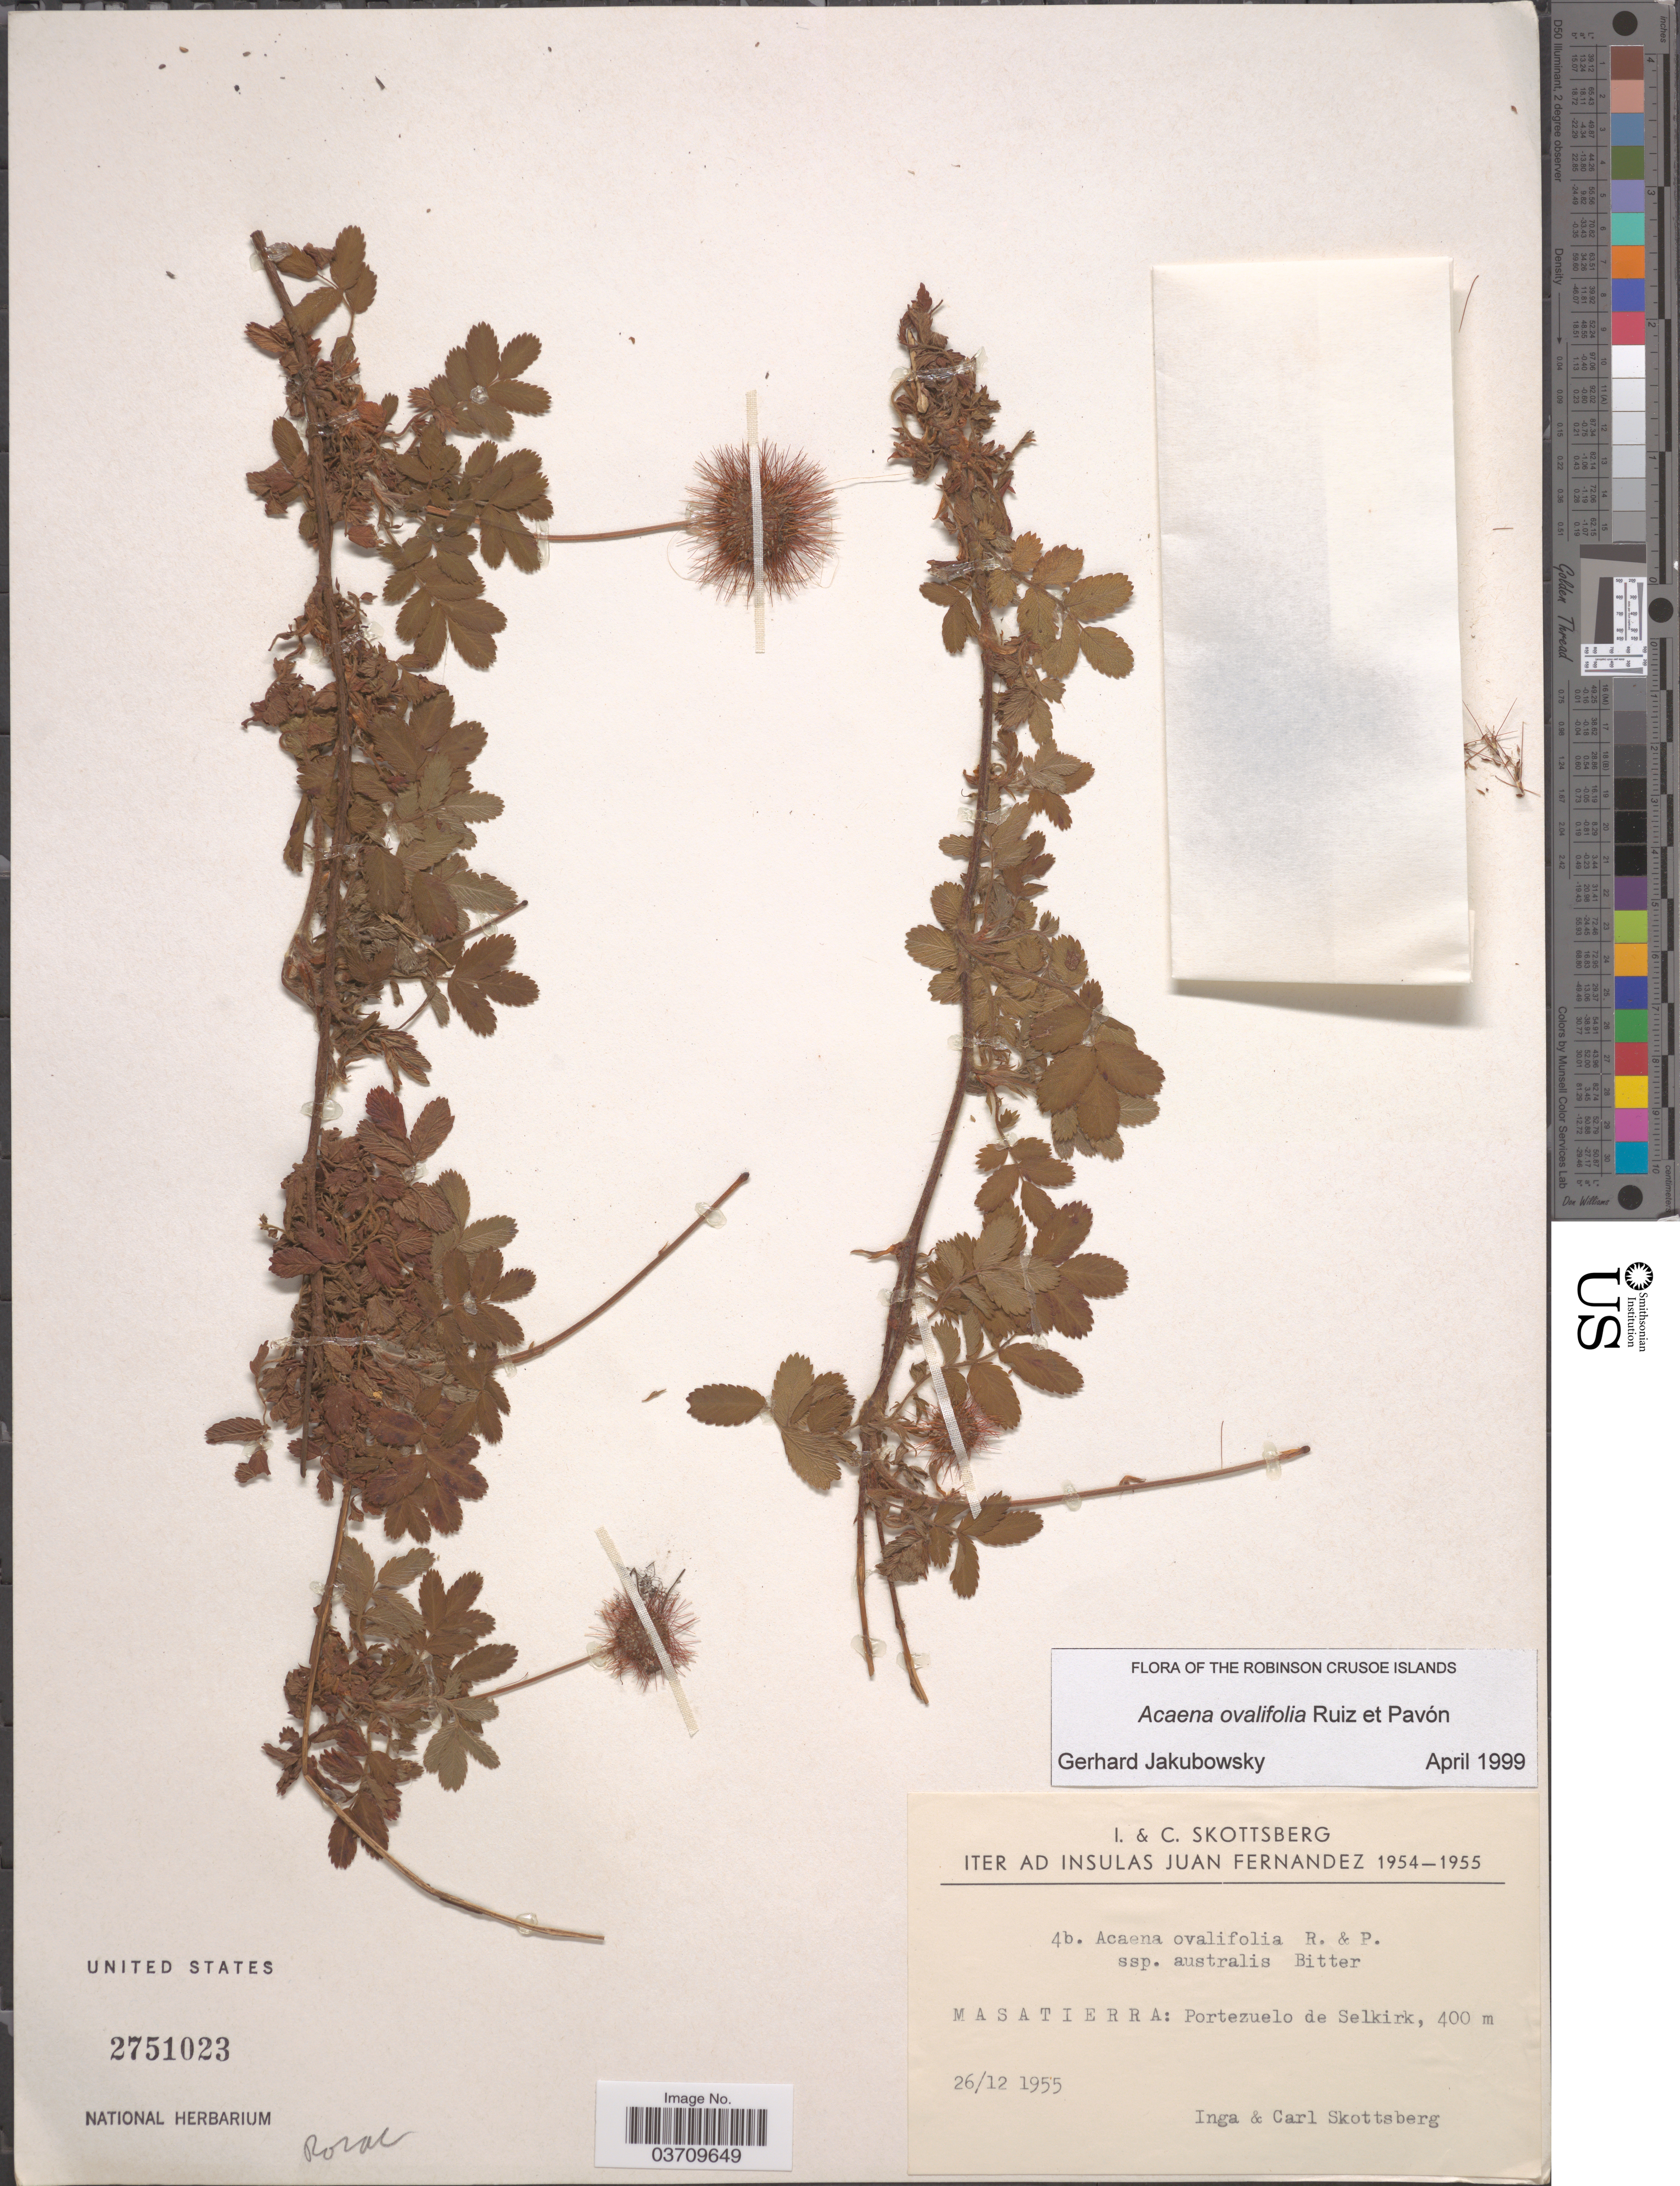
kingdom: Plantae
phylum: Tracheophyta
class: Magnoliopsida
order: Rosales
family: Rosaceae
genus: Acaena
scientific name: Acaena ovalifolia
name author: Ruiz & Pav.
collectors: I. Skottsberg & C. Skottsberg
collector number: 4b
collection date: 1955-12-26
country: Chile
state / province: Valparaíso (V)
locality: Iter ad Insulas Juan Fernandez. Masatierra: Portezuelo de Selkirk.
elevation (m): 400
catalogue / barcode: US 2751023